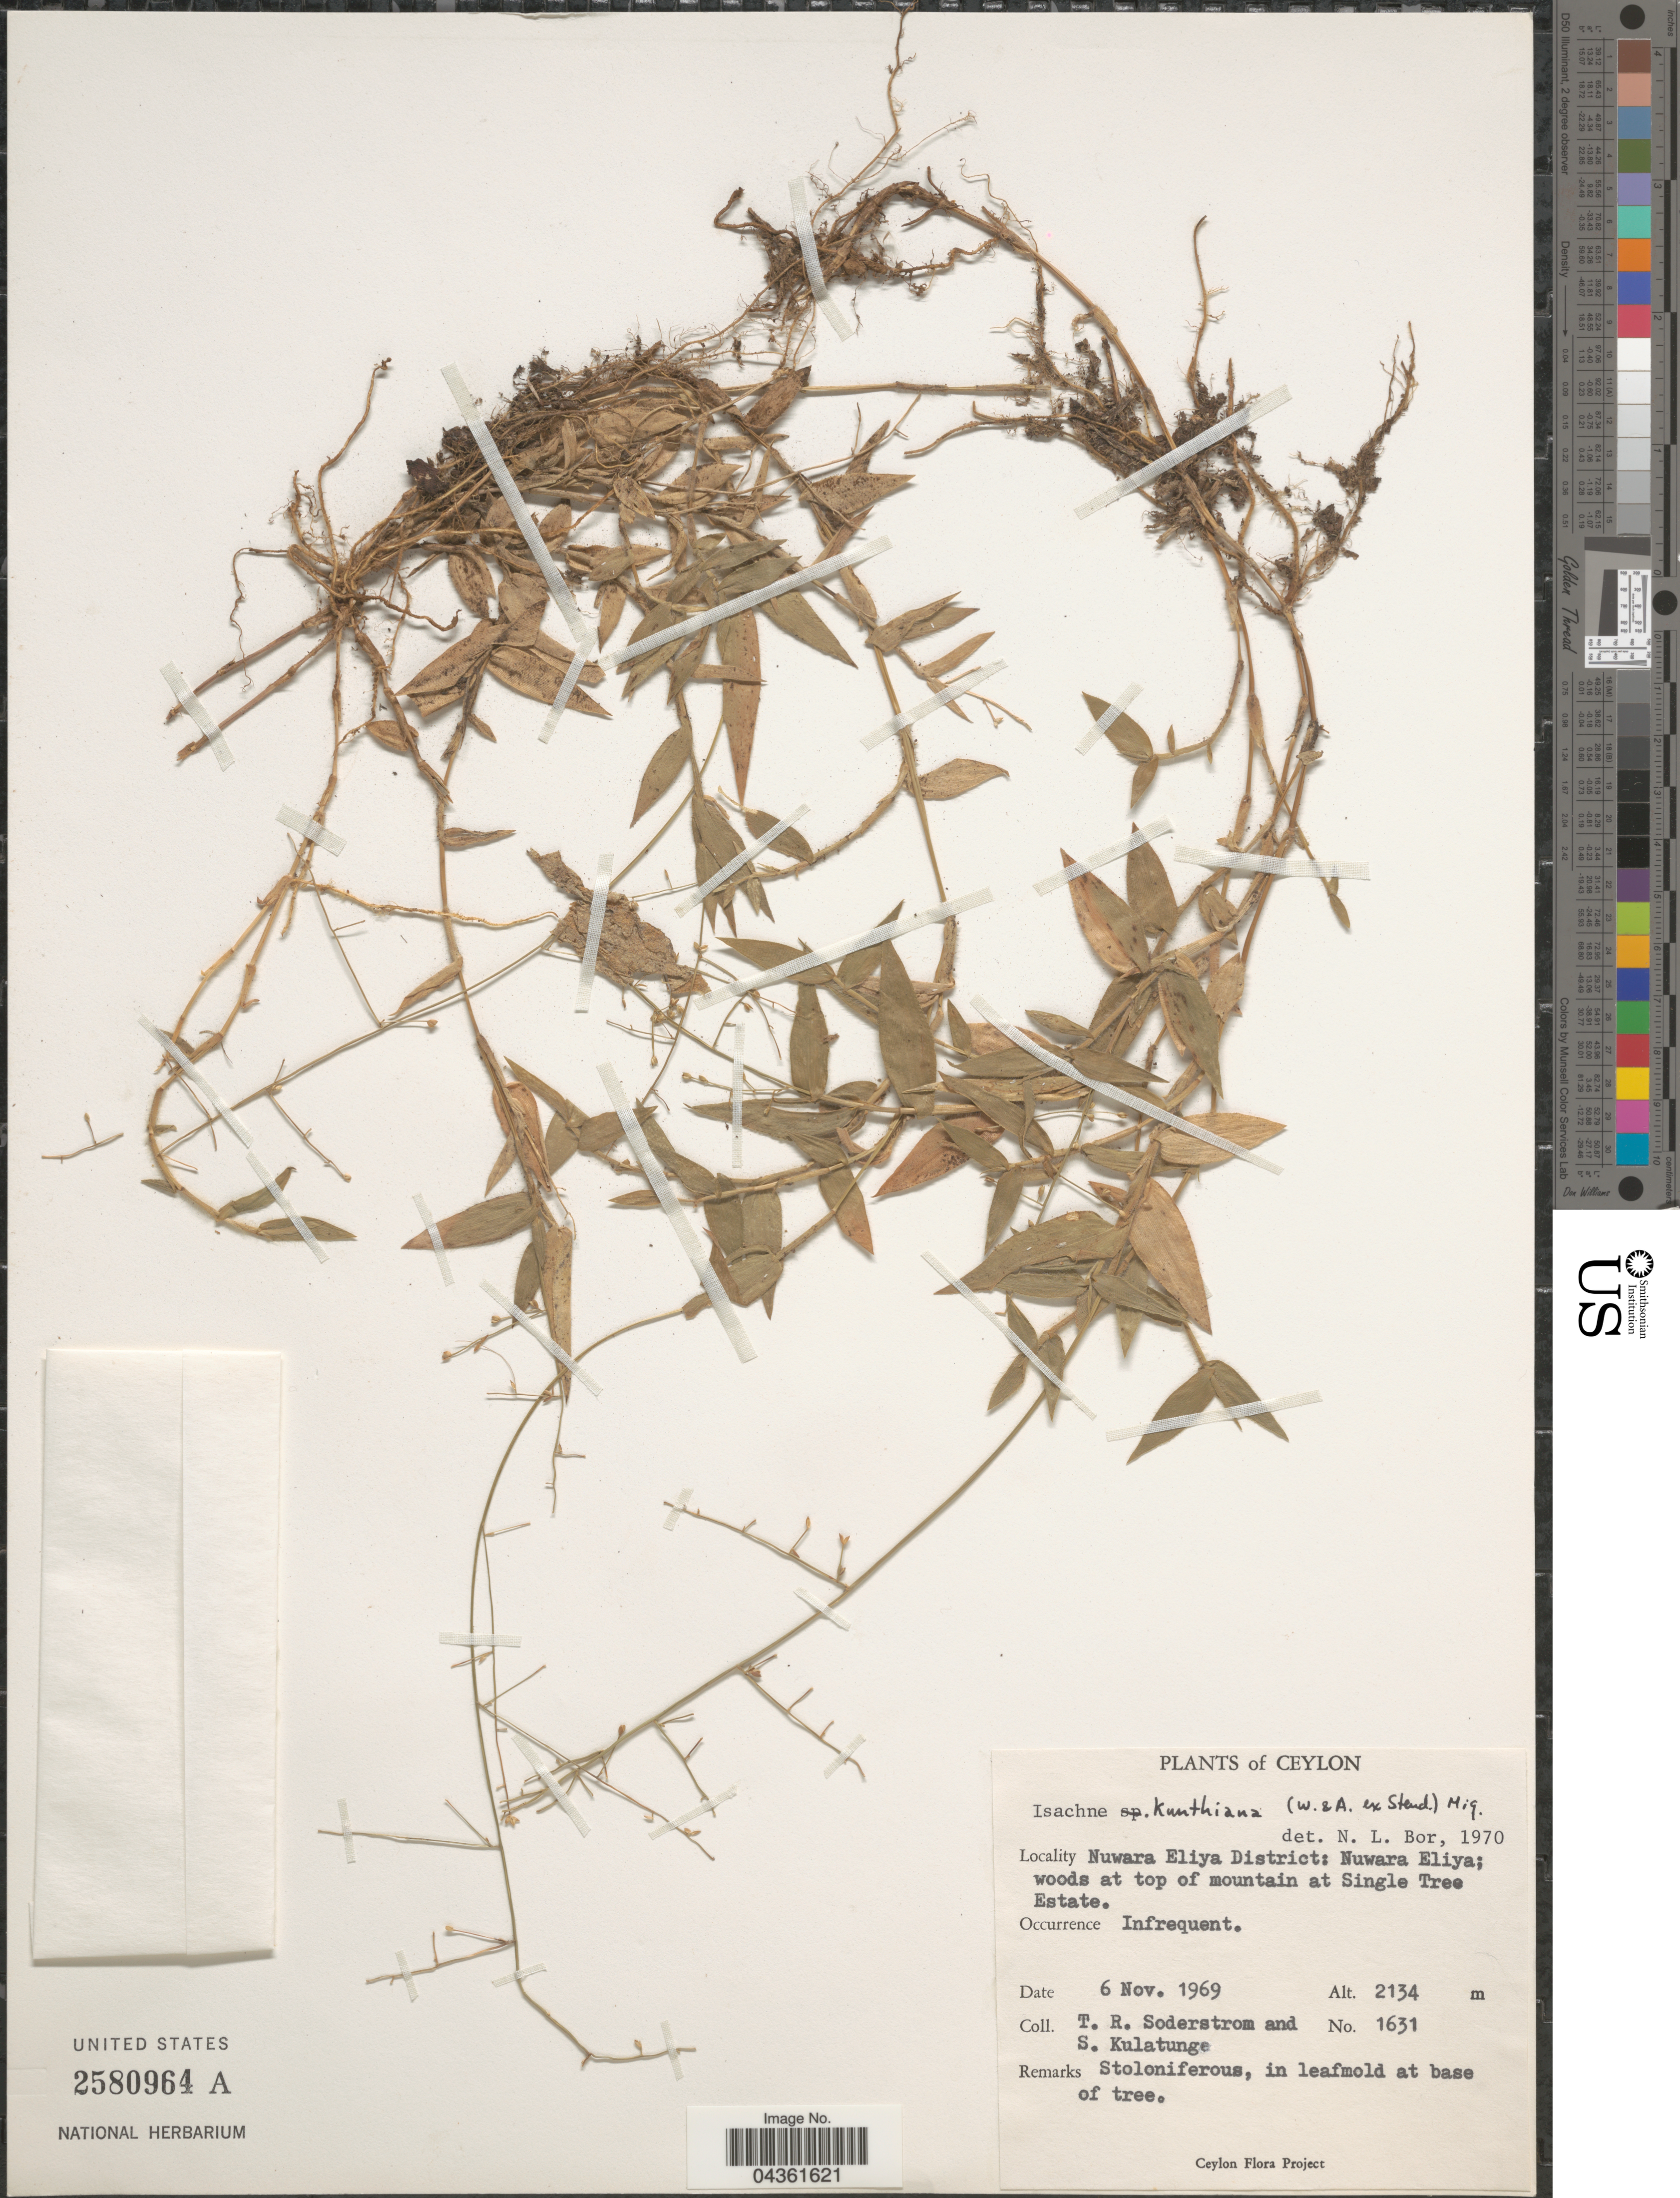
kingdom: Plantae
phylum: Tracheophyta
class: Liliopsida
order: Poales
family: Poaceae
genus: Isachne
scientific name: Isachne kunthiana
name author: (Wight & Arn. ex Steud.) Miq.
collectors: T. R. Soderstrom & S. Kulatunge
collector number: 1631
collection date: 1969-11-06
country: Sri Lanka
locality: Ceylon. Nuwara Eliya District; Nuwara Eliya; woods at top of mountain at Single Tree Estate.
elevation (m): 2134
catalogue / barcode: US 2580964A